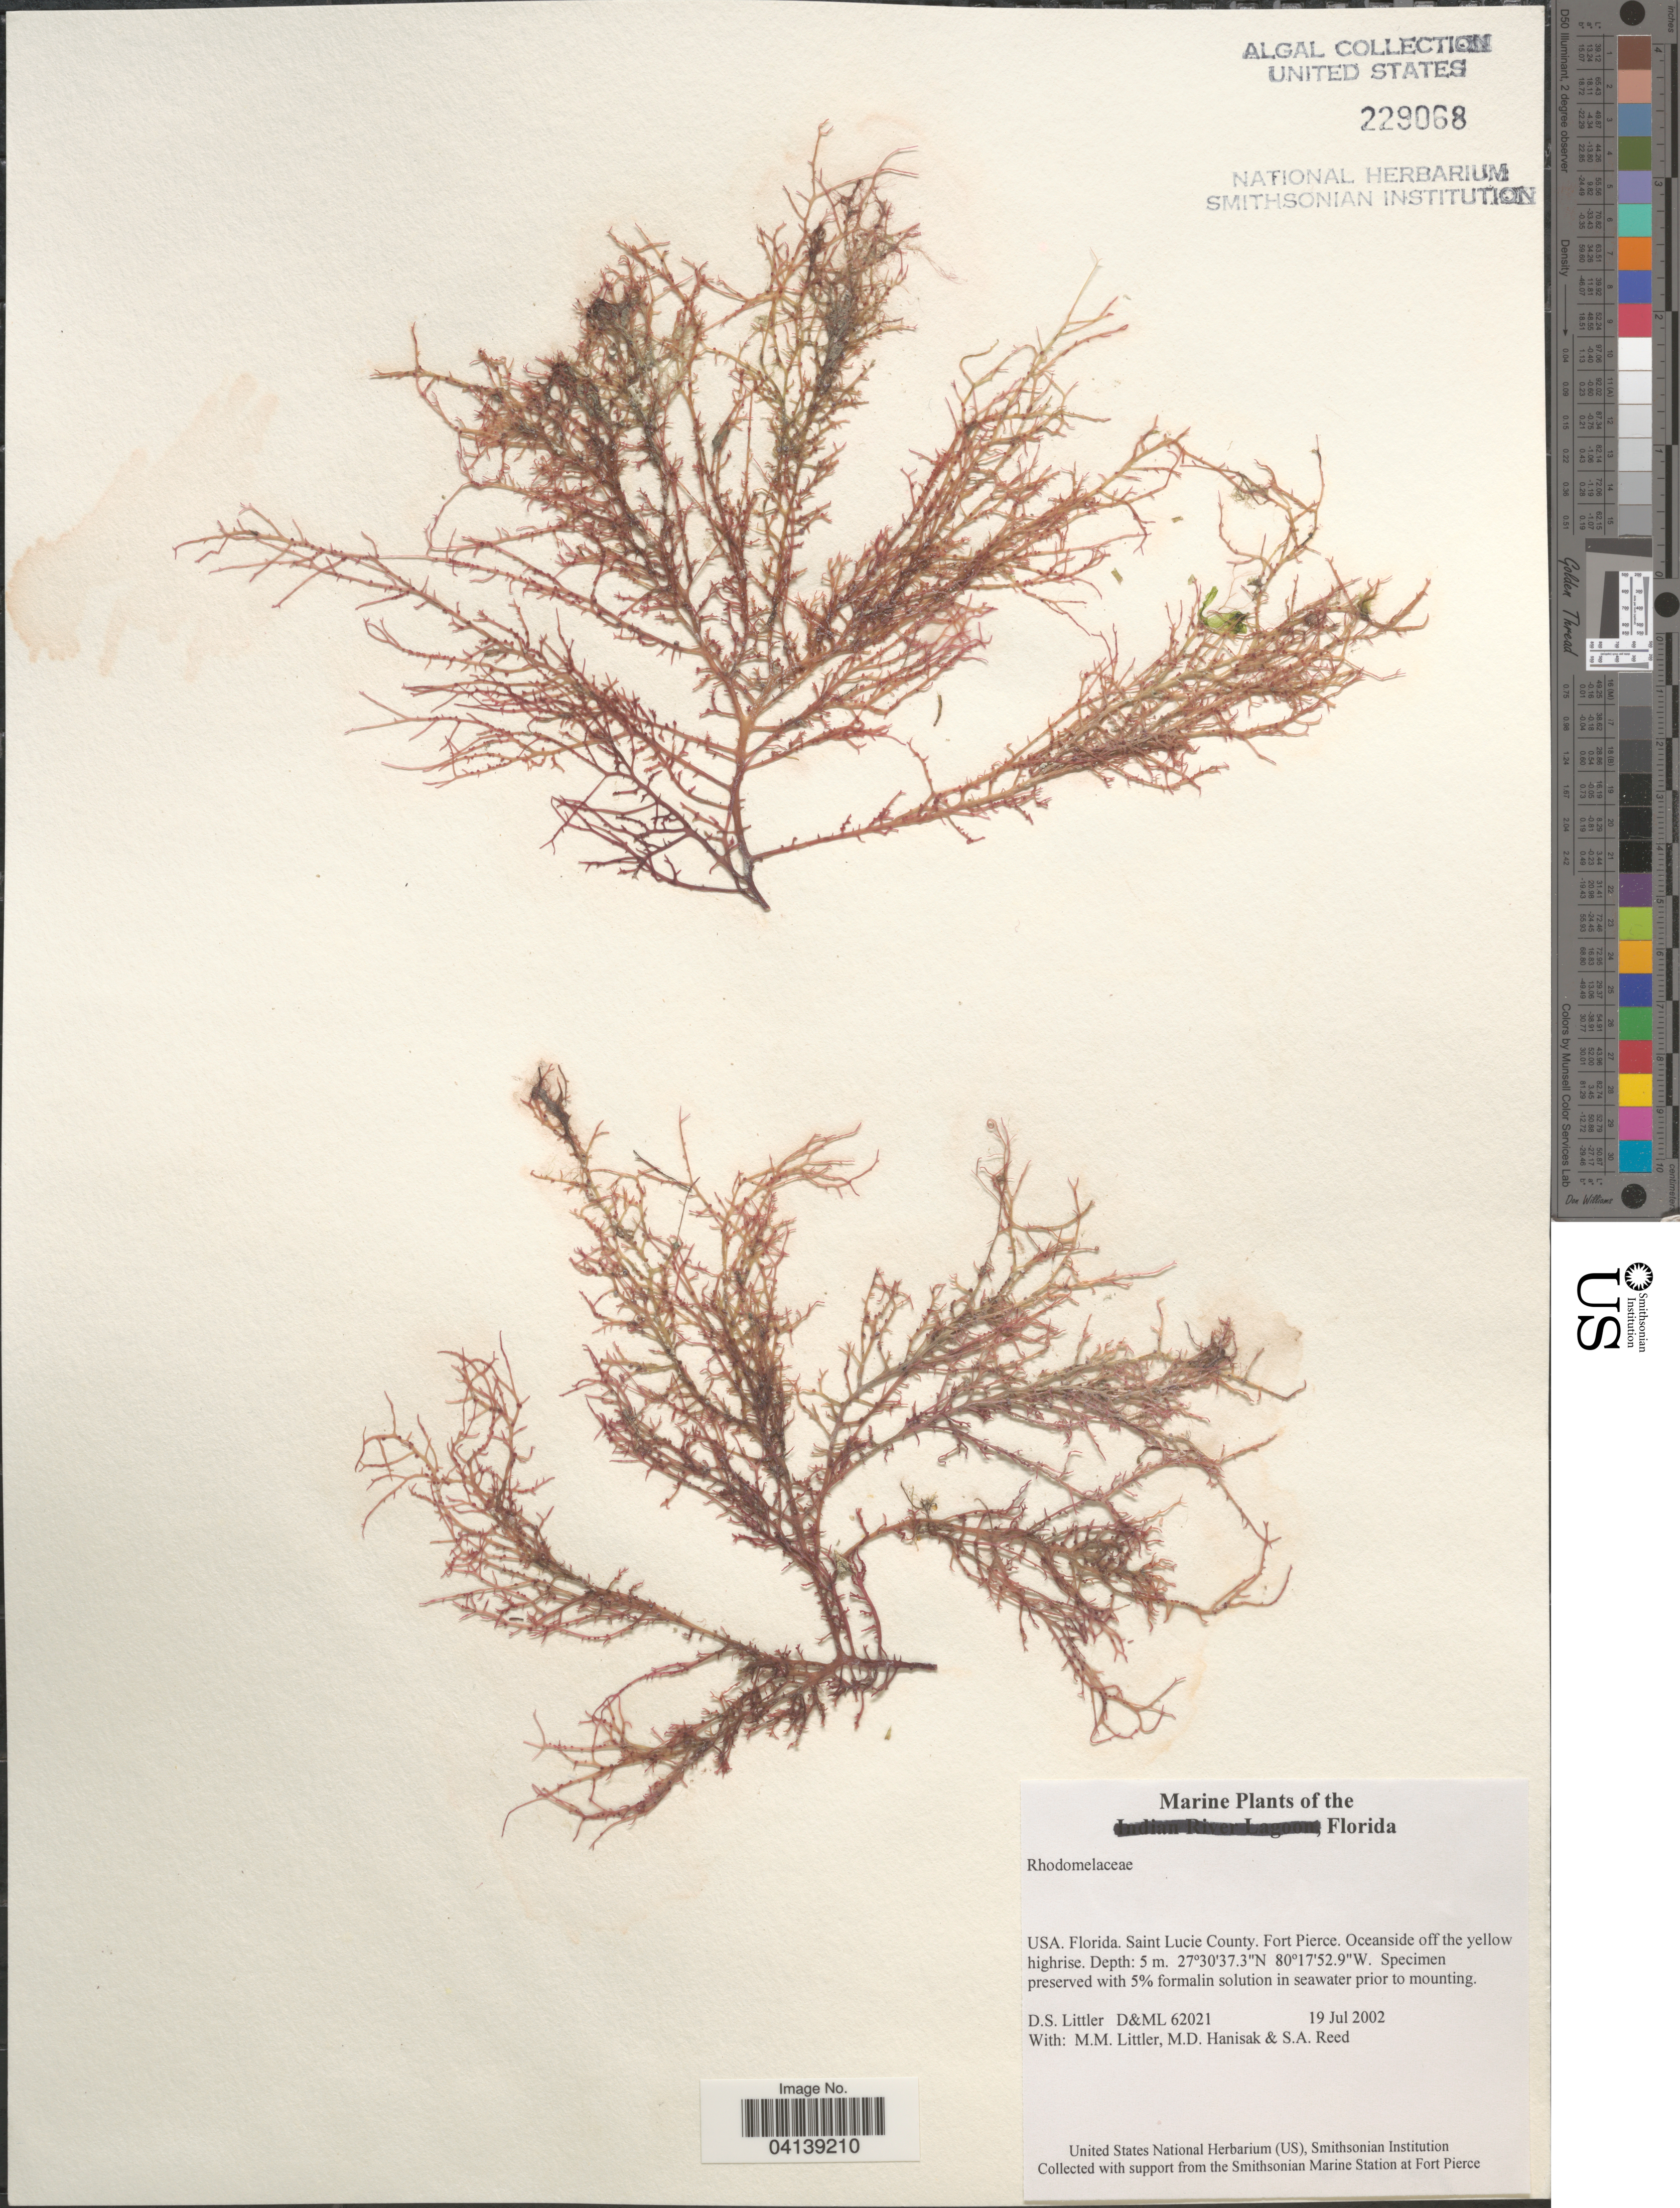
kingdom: Plantae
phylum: Rhodophyta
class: Florideophyceae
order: Ceramiales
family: Rhodomelaceae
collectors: D. S. Littler, M. Hanisak & S. Reed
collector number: D&ML62021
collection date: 2002-07-19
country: United States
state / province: Florida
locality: Saint Lucie County. Fort Pierce. Oceanside off the yellow highrise.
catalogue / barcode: US 229068